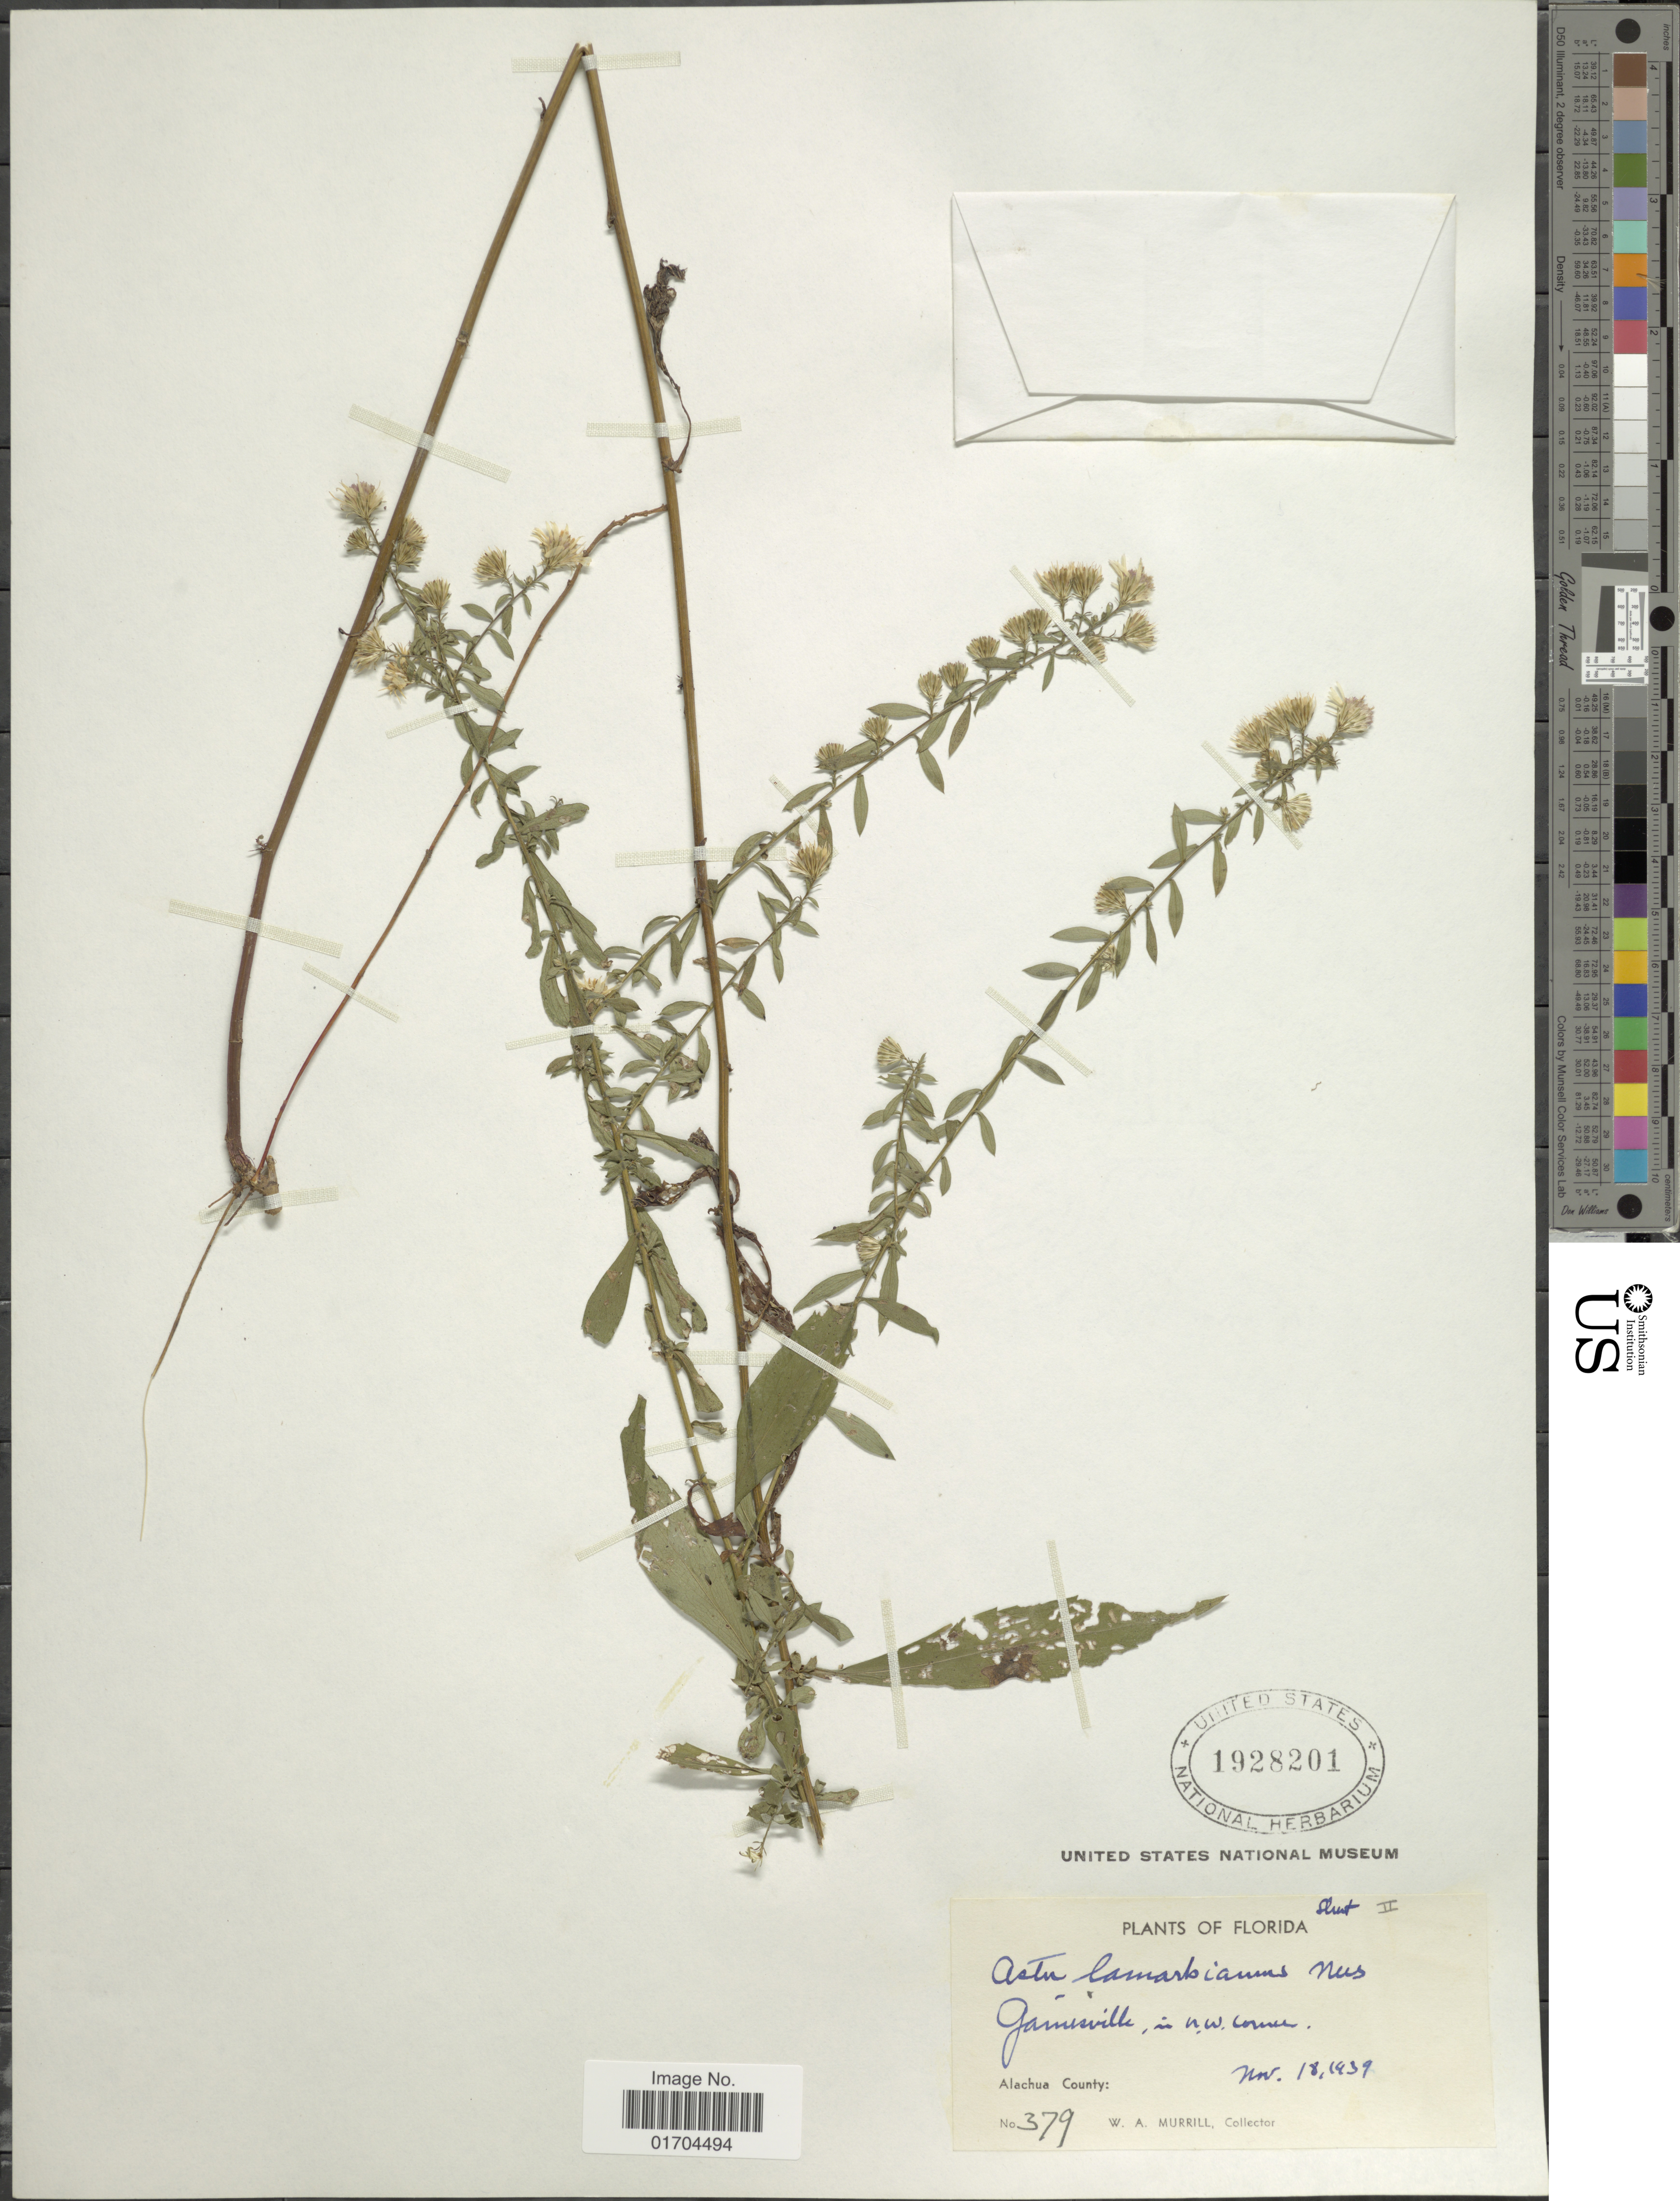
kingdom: Plantae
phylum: Tracheophyta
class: Magnoliopsida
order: Asterales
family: Asteraceae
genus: Symphyotrichum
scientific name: Symphyotrichum sp.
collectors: W. A. Murrill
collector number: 379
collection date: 1939-11-18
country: United States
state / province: Florida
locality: Gainesville, in N, W. corner, Alachua County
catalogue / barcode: US 1928201